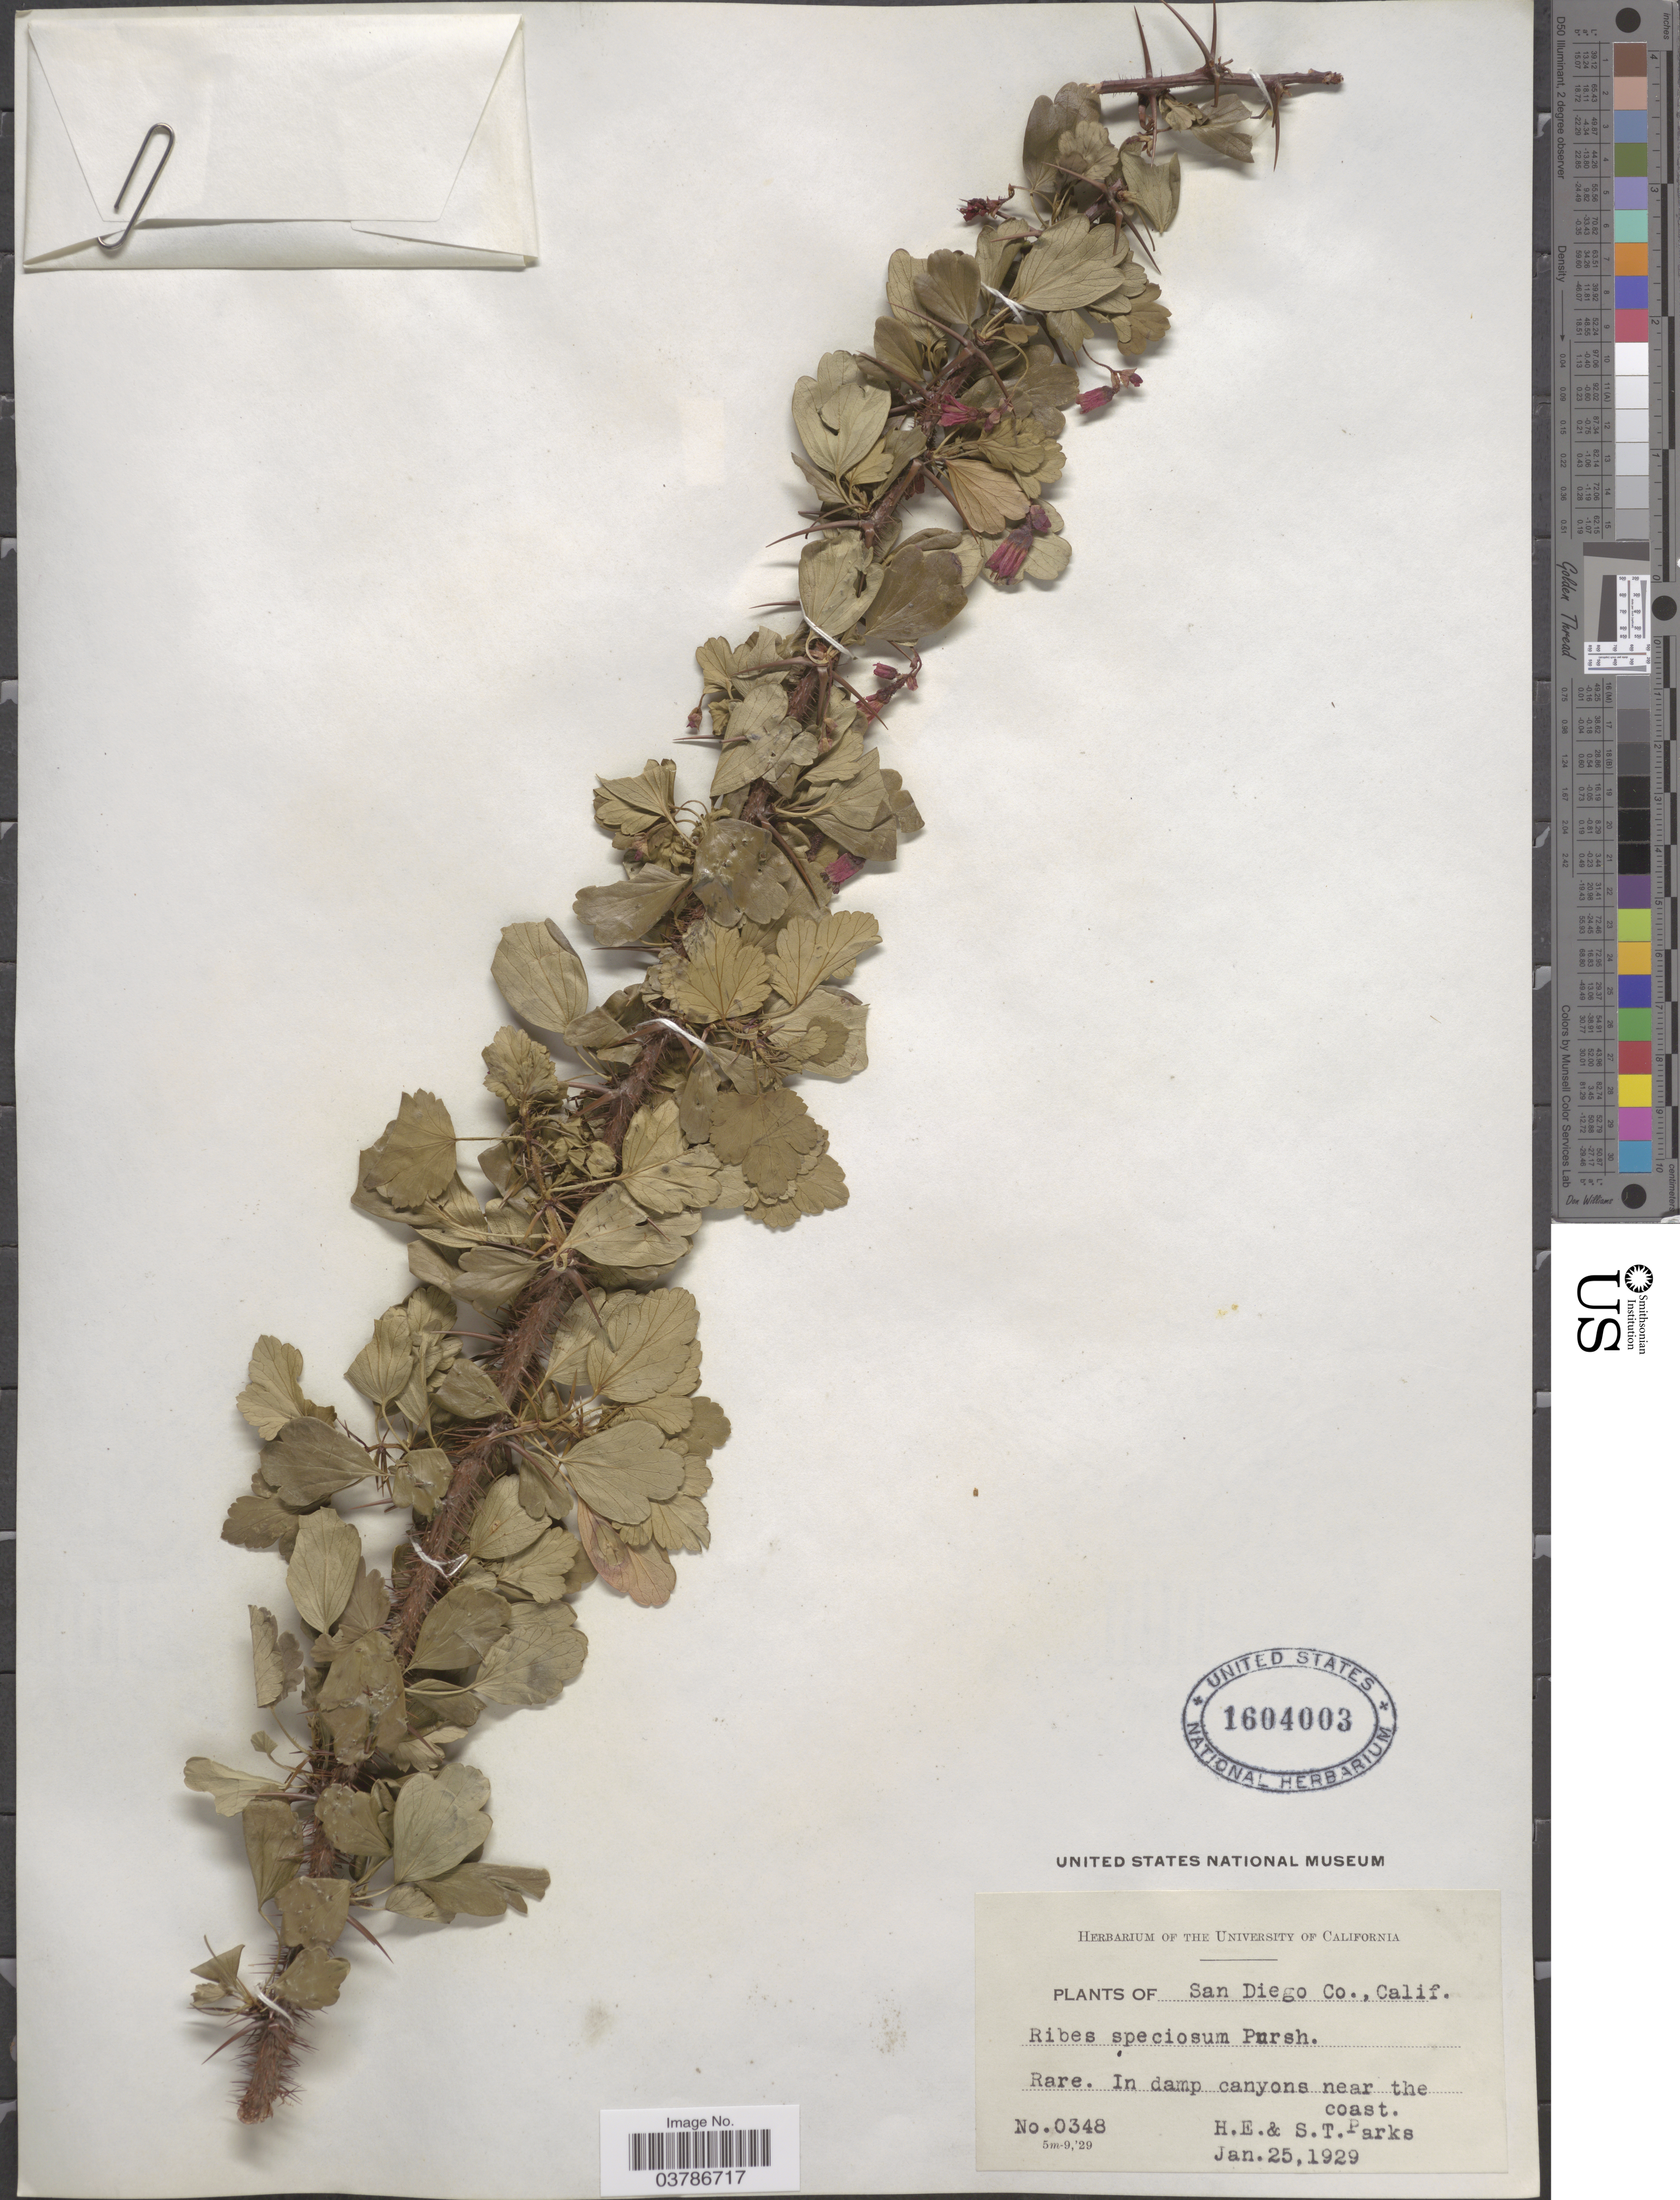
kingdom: Plantae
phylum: Tracheophyta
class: Magnoliopsida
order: Saxifragales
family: Grossulariaceae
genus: Ribes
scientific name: Ribes speciosum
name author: Pursh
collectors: H. E. Parks & S. Parks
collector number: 0348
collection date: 1929-01-25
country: United States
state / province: California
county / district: San Diego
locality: San Diego Co. In damp canyons near the coast.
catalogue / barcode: US 1604003